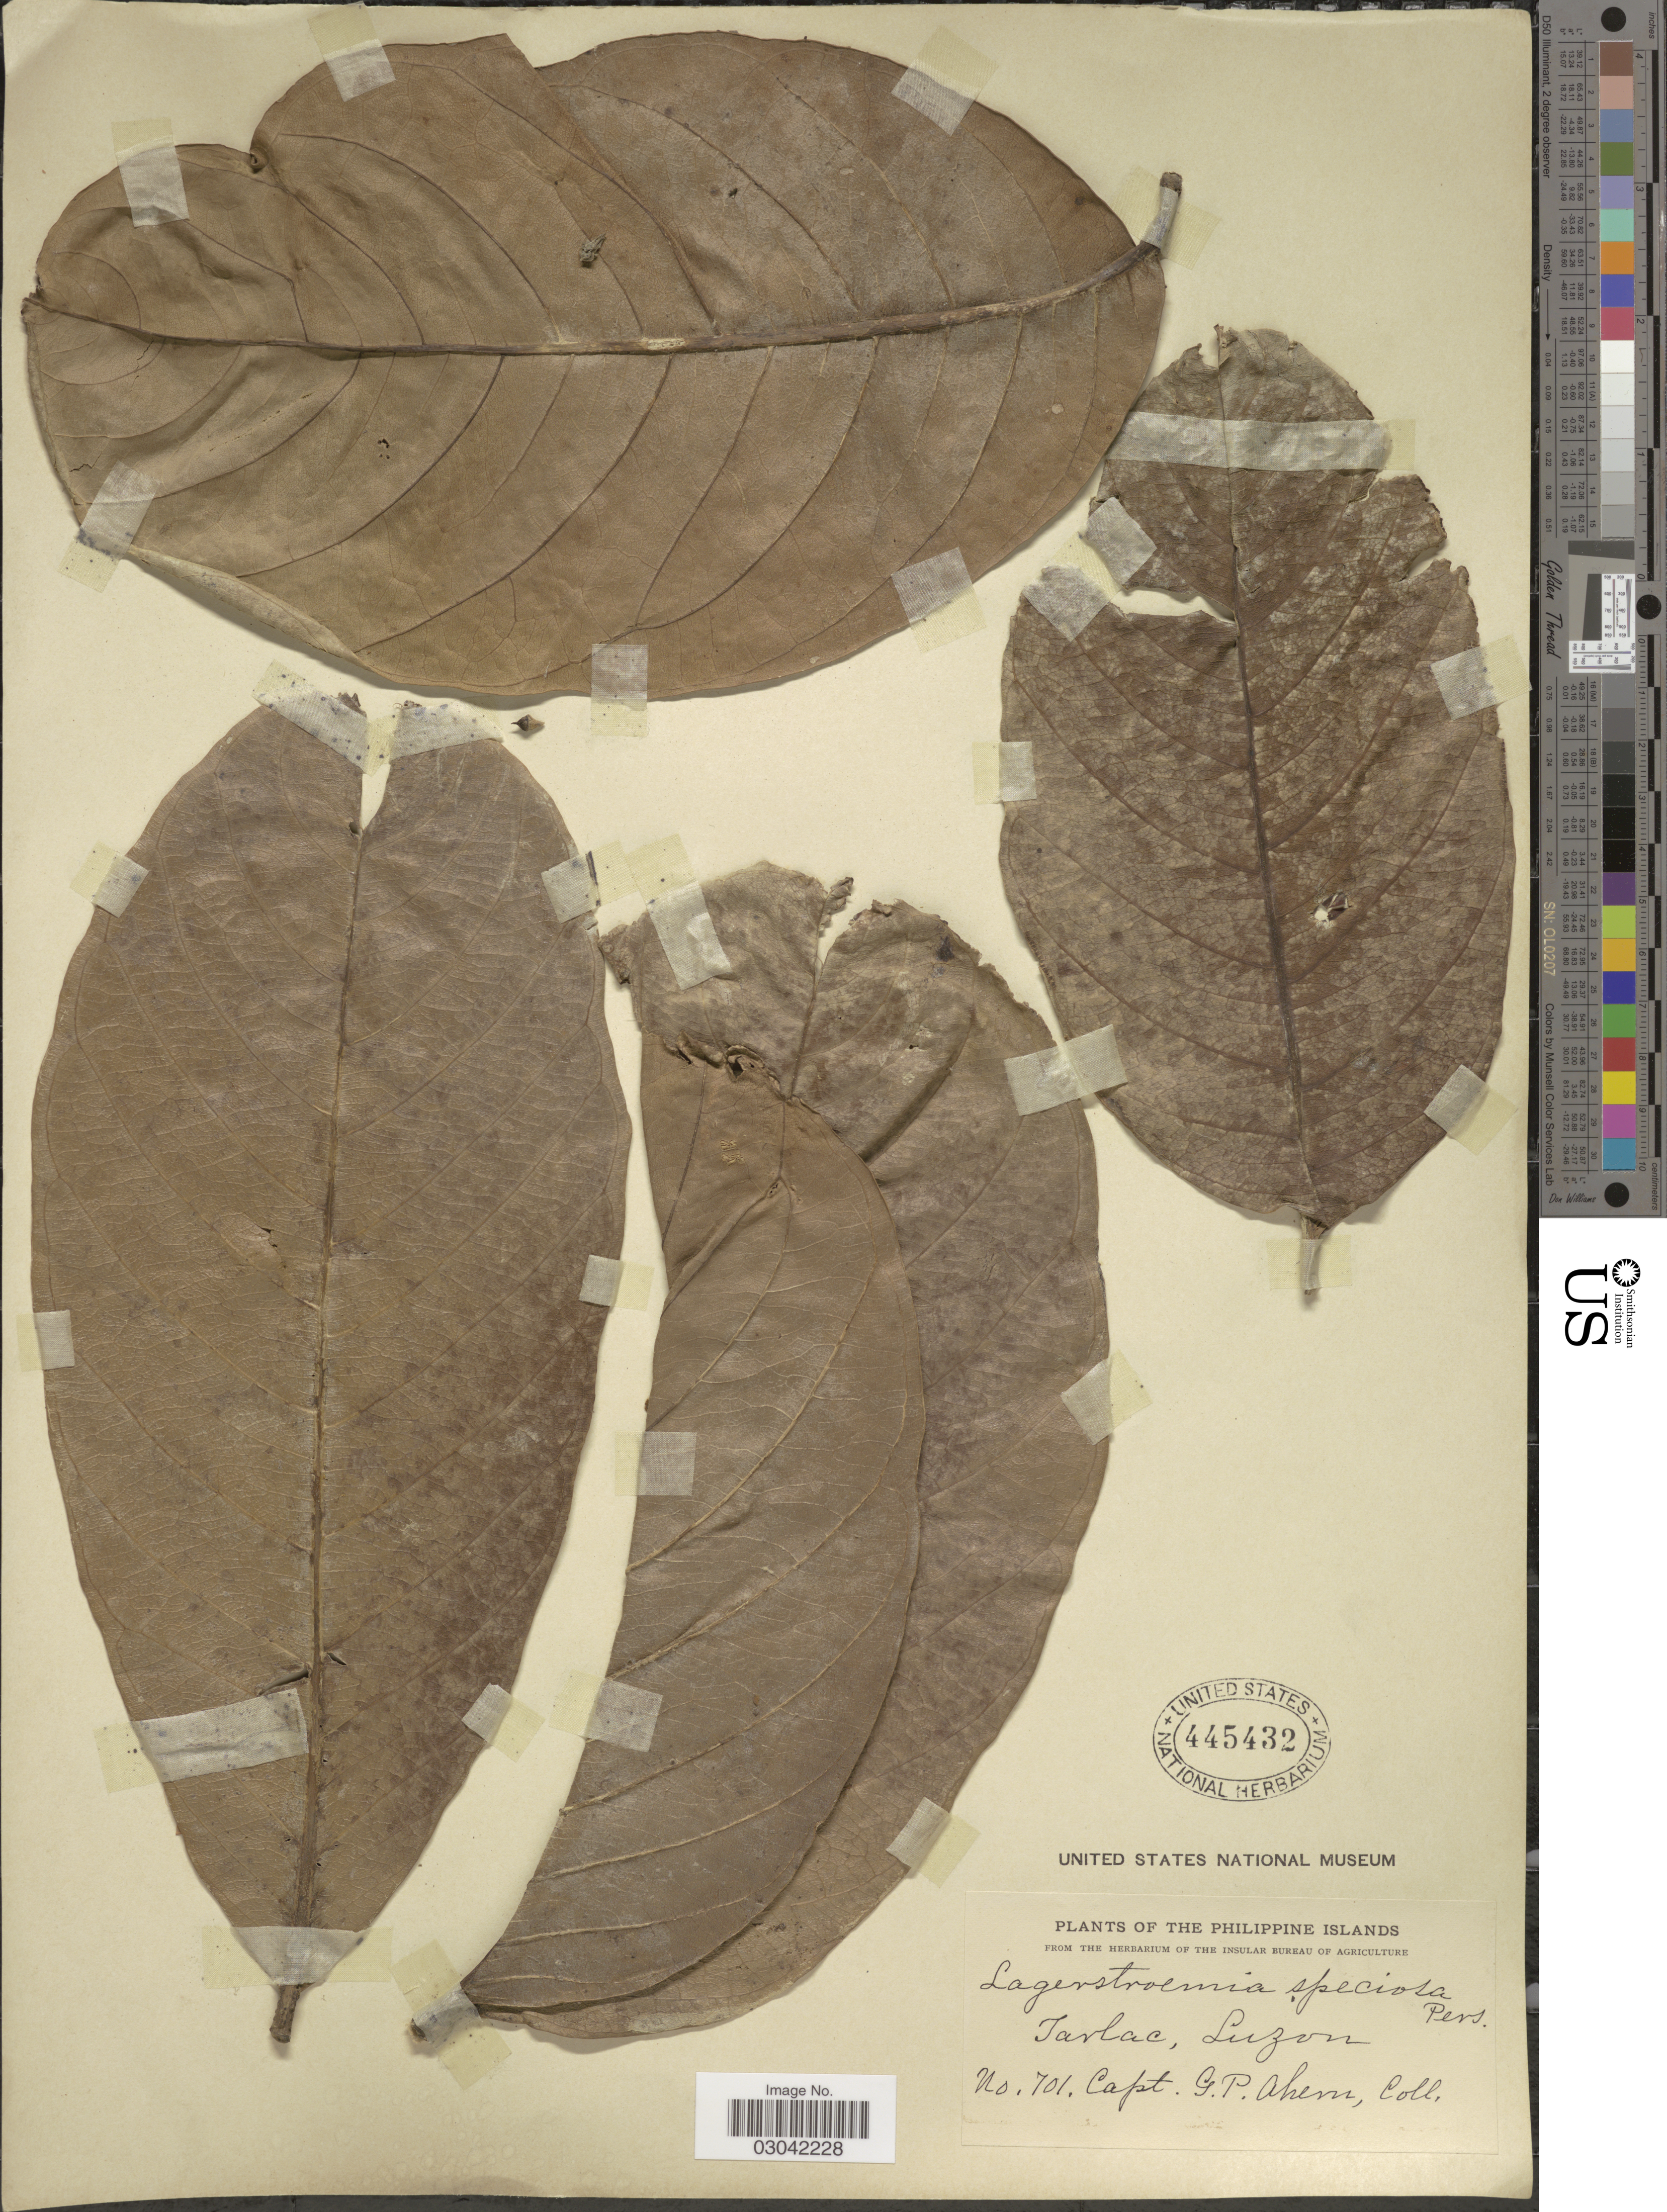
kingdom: Plantae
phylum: Tracheophyta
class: Magnoliopsida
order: Myrtales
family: Lythraceae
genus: Lagerstroemia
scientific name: Lagerstroemia speciosa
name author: (L.) Pers.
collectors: G. Ahern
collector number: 701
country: Philippines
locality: Tarlac, Luzon.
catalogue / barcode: US 445432